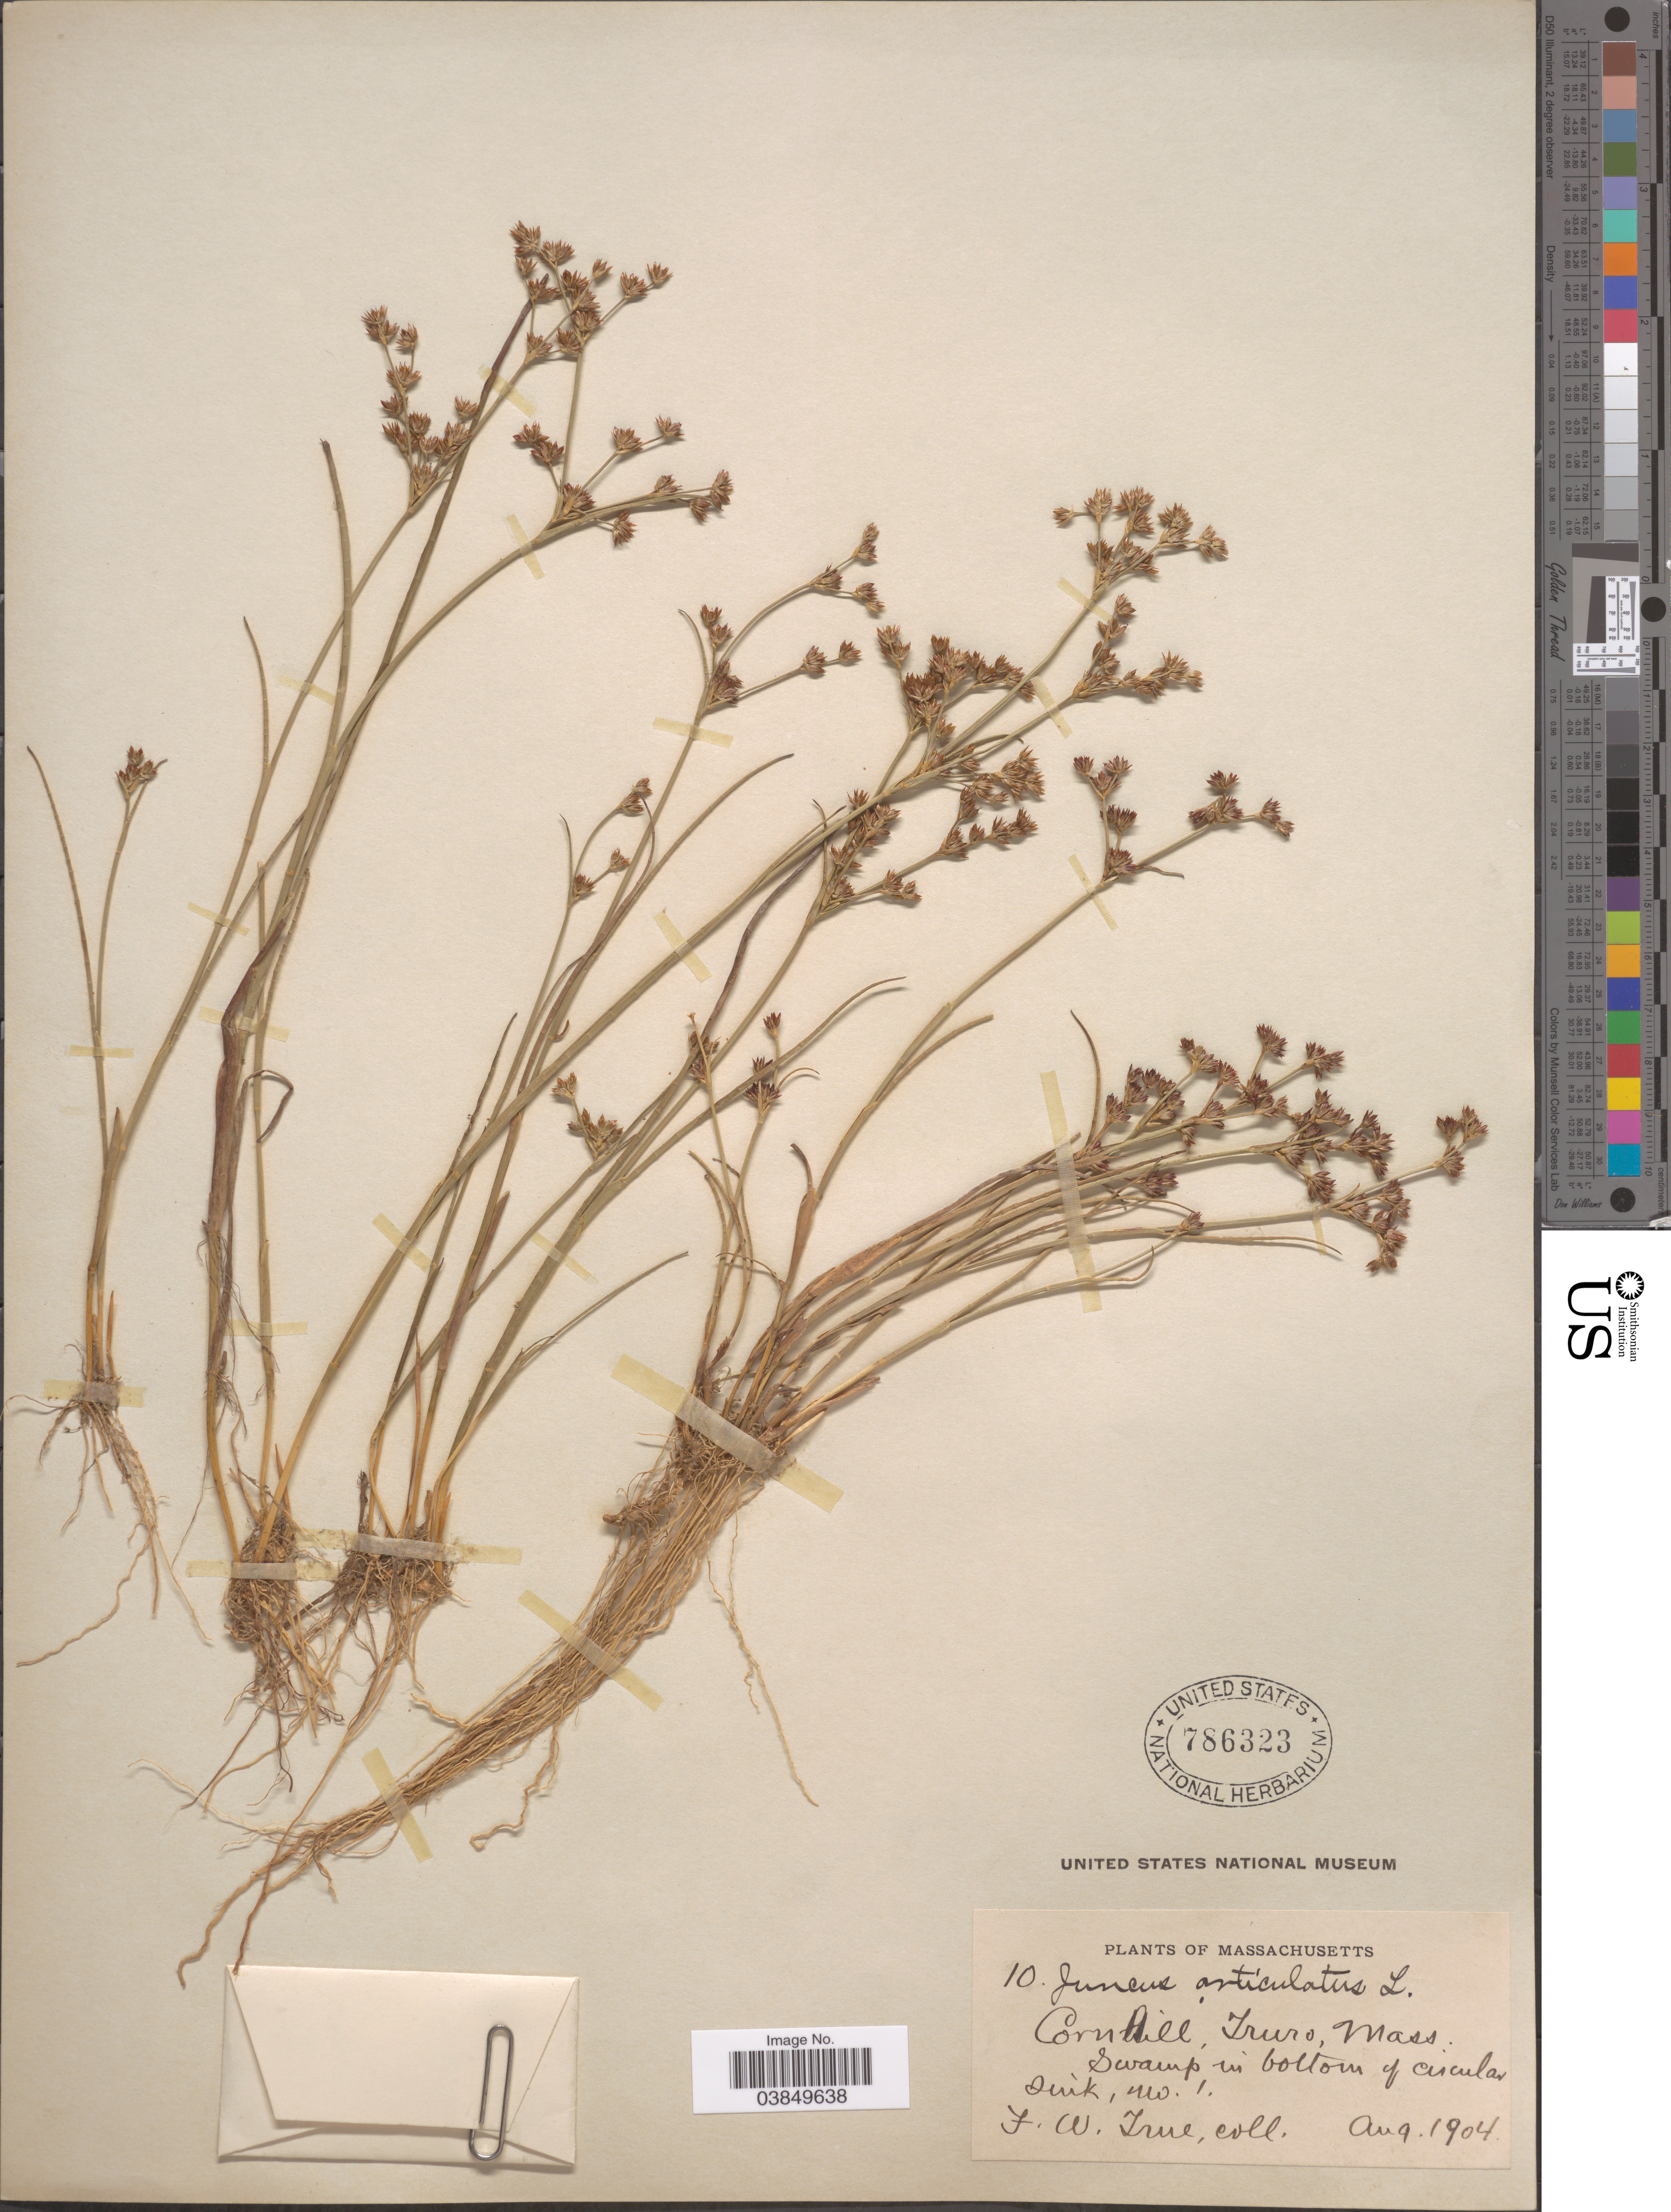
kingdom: Plantae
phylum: Tracheophyta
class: Liliopsida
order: Poales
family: Juncaceae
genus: Juncus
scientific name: Juncus articulatus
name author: L.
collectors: F. True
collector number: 10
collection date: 1904-08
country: United States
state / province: Massachusetts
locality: Corn Hill, Truro,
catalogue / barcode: US 786323